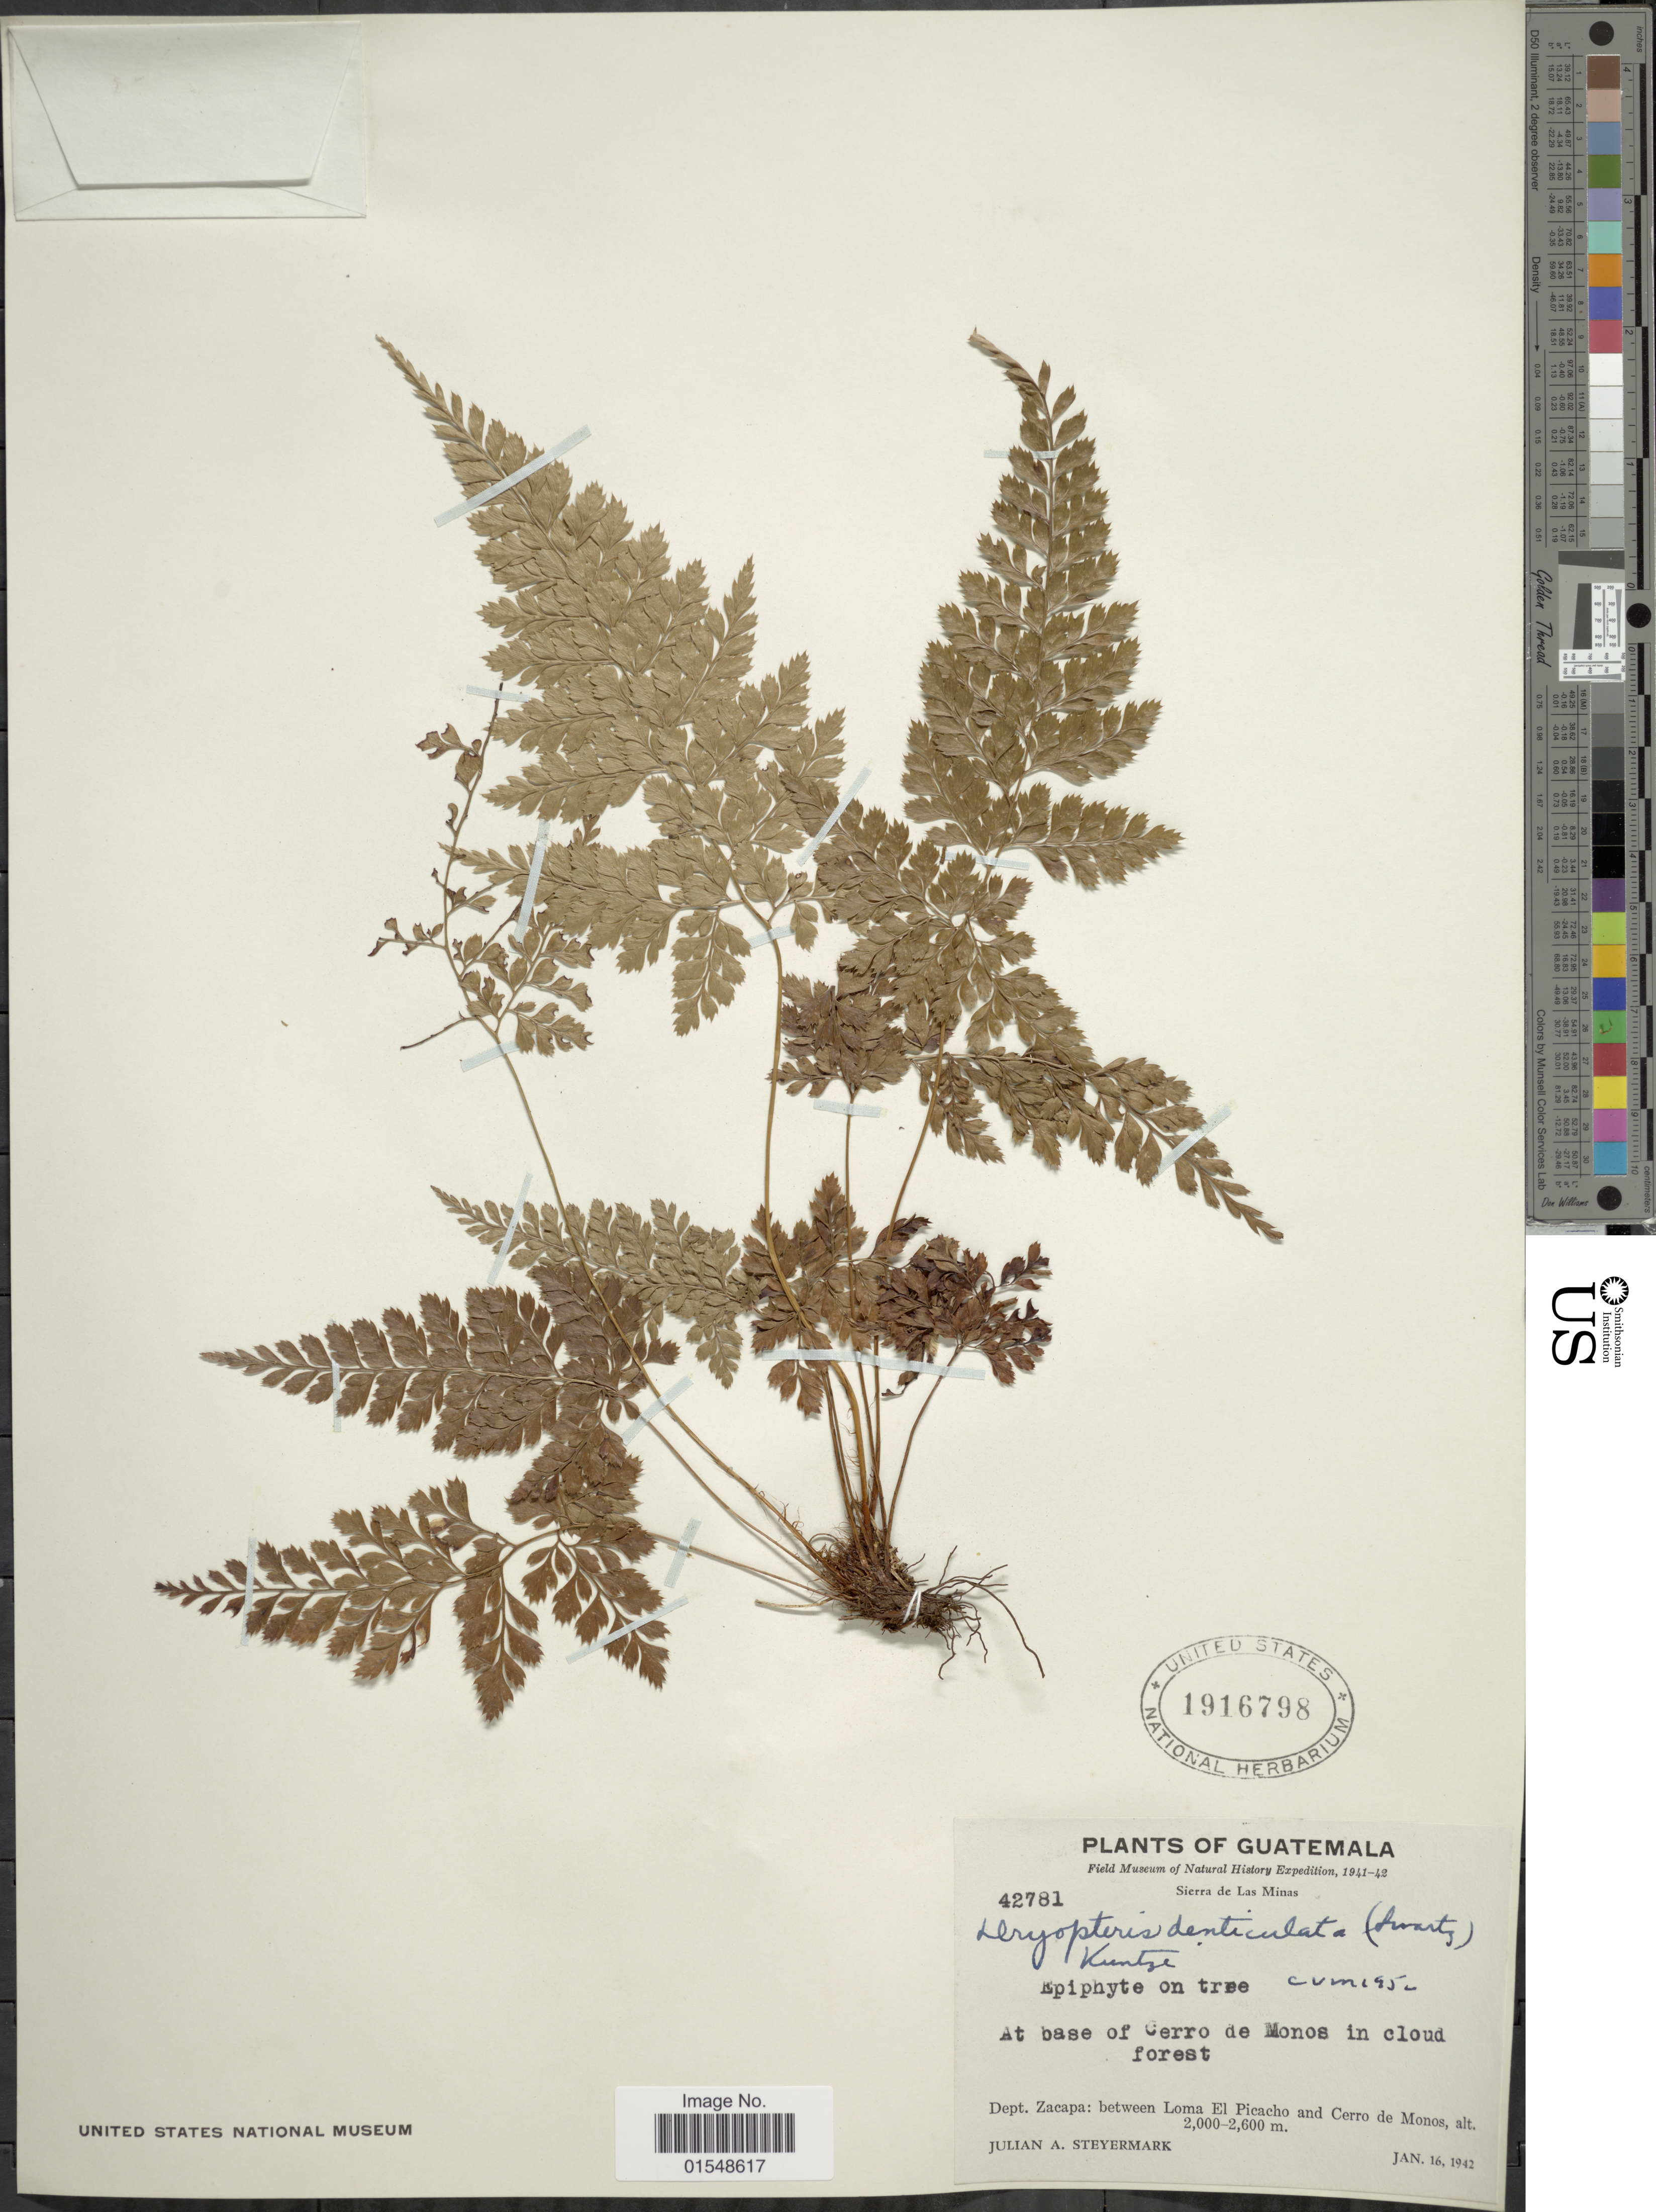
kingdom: Plantae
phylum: Tracheophyta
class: Polypodiopsida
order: Polypodiales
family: Dryopteridaceae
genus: Arachniodes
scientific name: Arachniodes denticulata var. jucunda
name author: (Fée) Lellinger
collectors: J. Steyermark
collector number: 42781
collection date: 1942-01-16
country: Guatemala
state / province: Zacapa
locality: Sierra de Las Minas, at base of Cerro de Monos in cloud forest, between Loma El Picacho and Cerro de Monos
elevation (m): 2000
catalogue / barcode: US 1916798